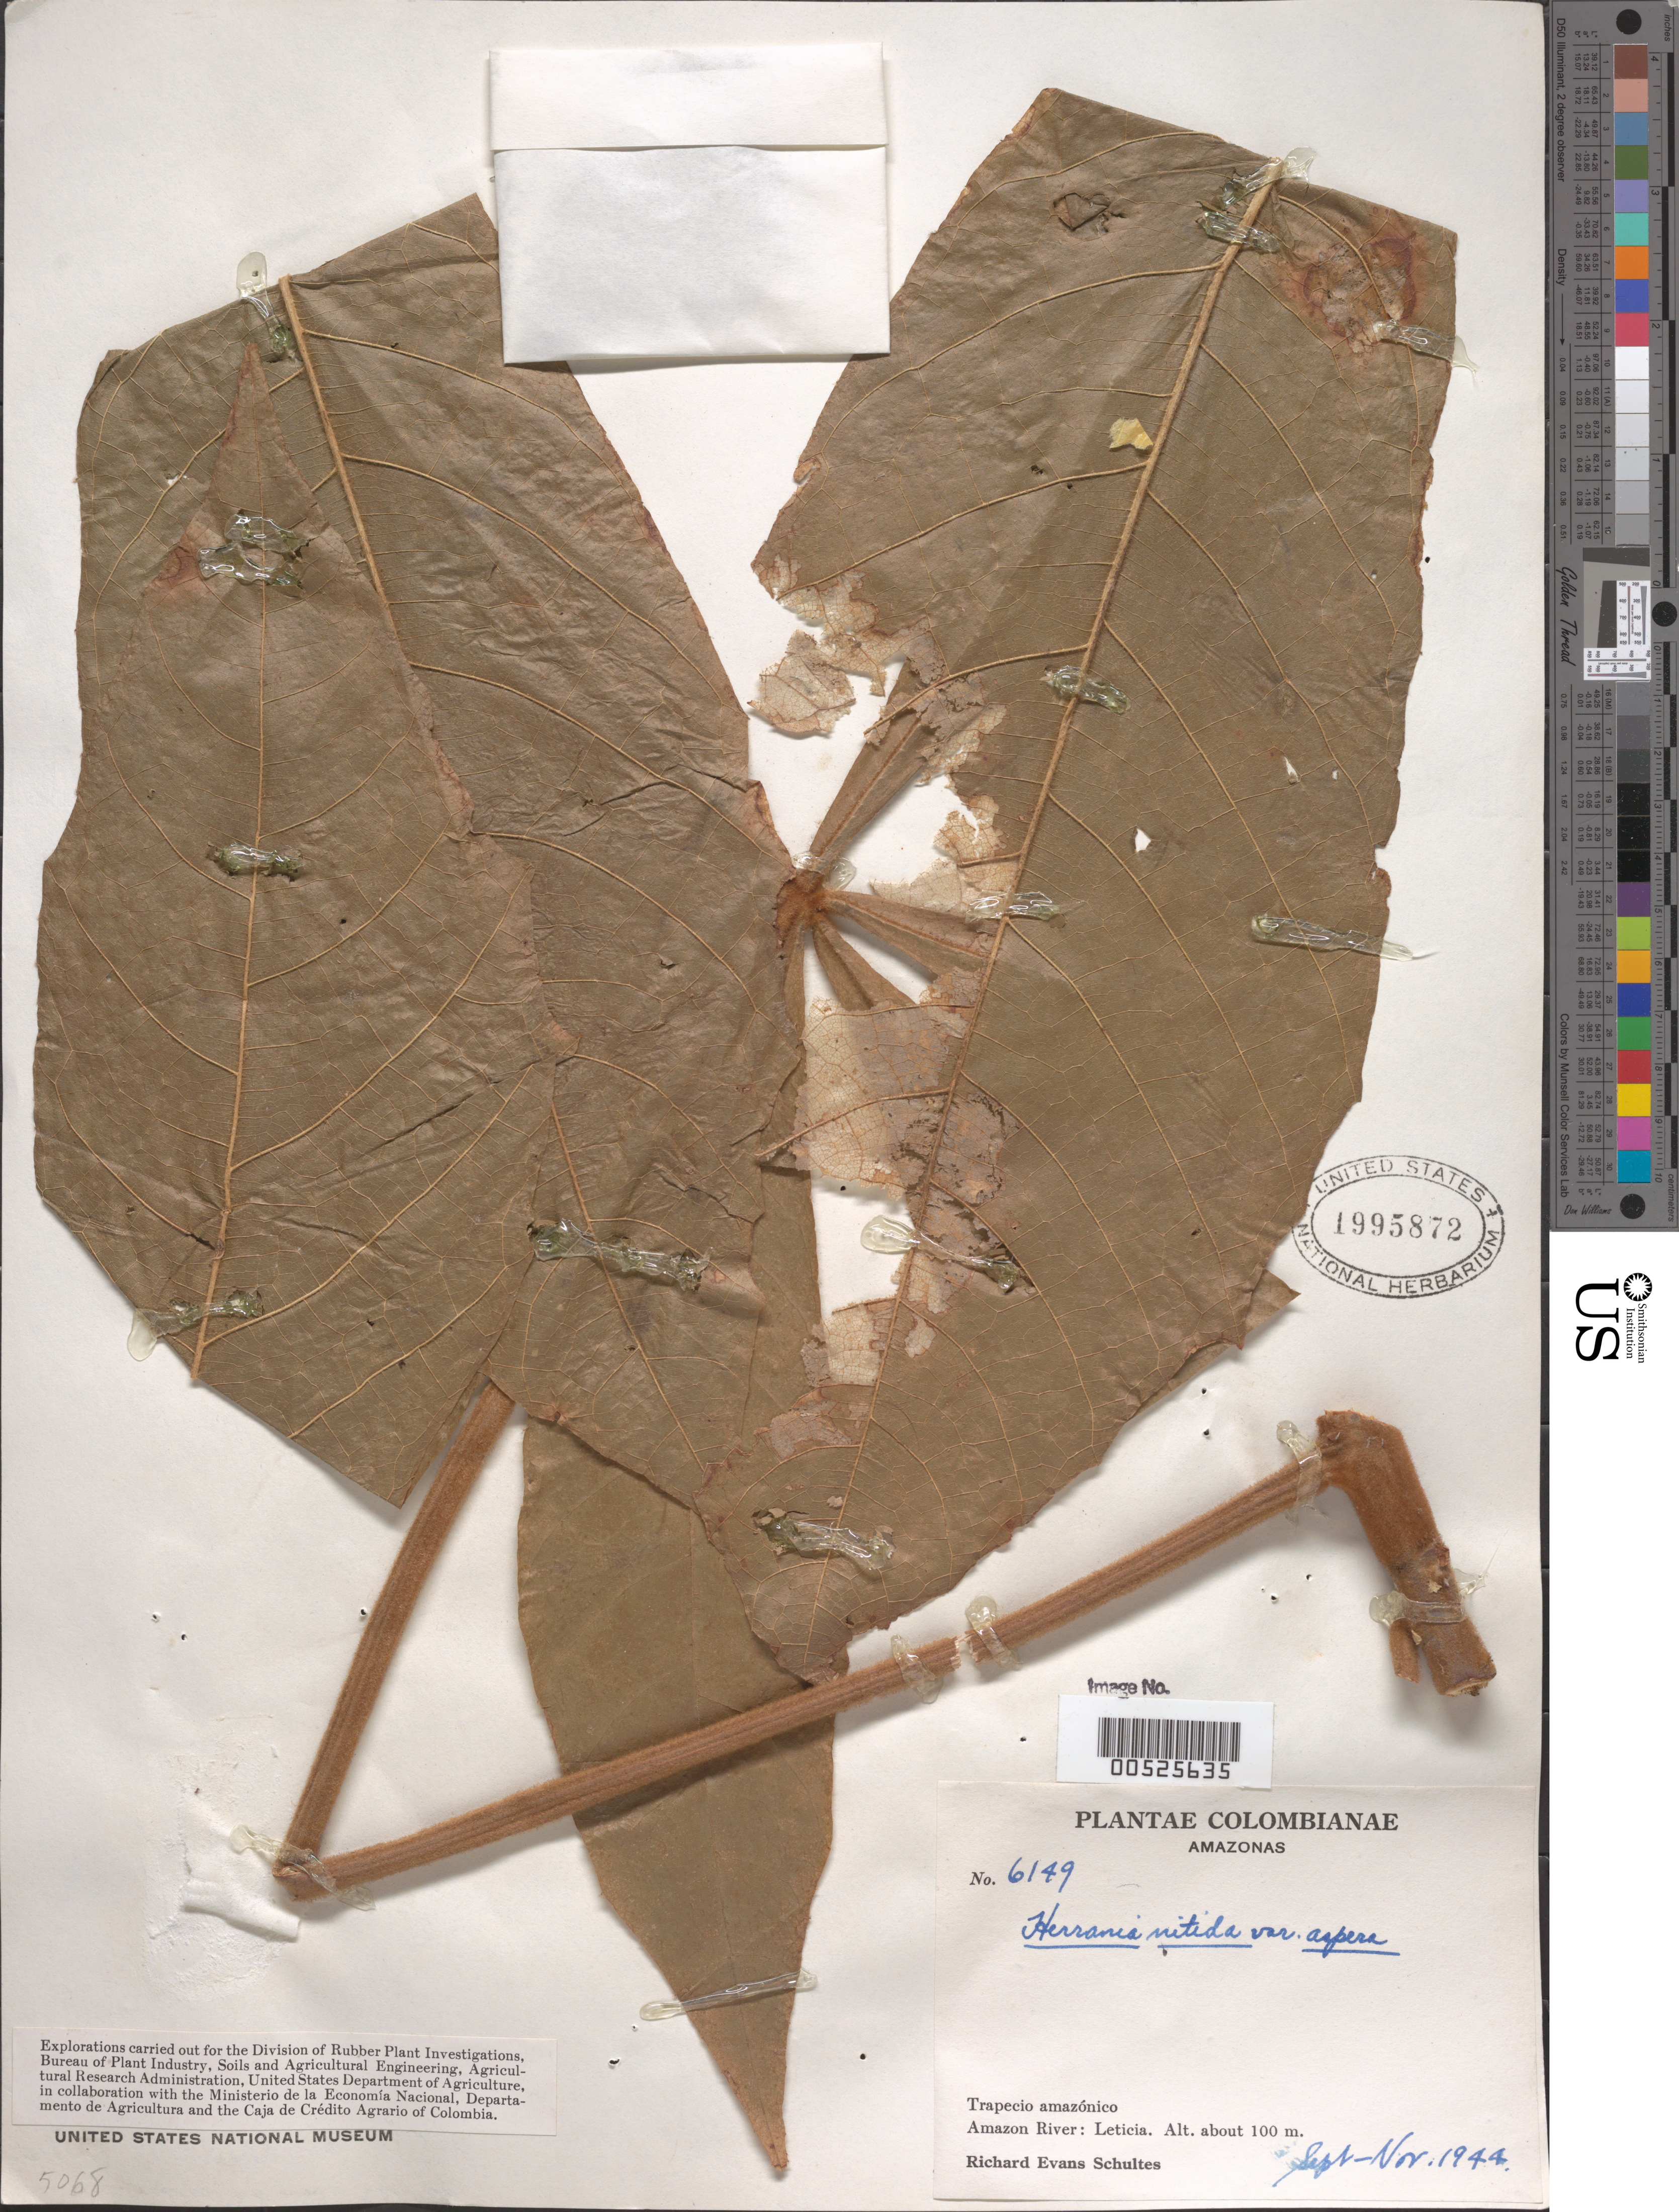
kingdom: Plantae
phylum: Tracheophyta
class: Magnoliopsida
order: Malvales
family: Malvaceae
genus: Herrania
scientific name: Herrania nitida var. aspera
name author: (H. Karst. & Triana) R.E. Schult.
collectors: R. E. Schultes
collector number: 6149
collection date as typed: Sep 1944 to -- Oct 1944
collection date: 1944-09/1944-10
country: Colombia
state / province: Amazônas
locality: Amazon River: Leticia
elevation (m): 100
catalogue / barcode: US 1995872